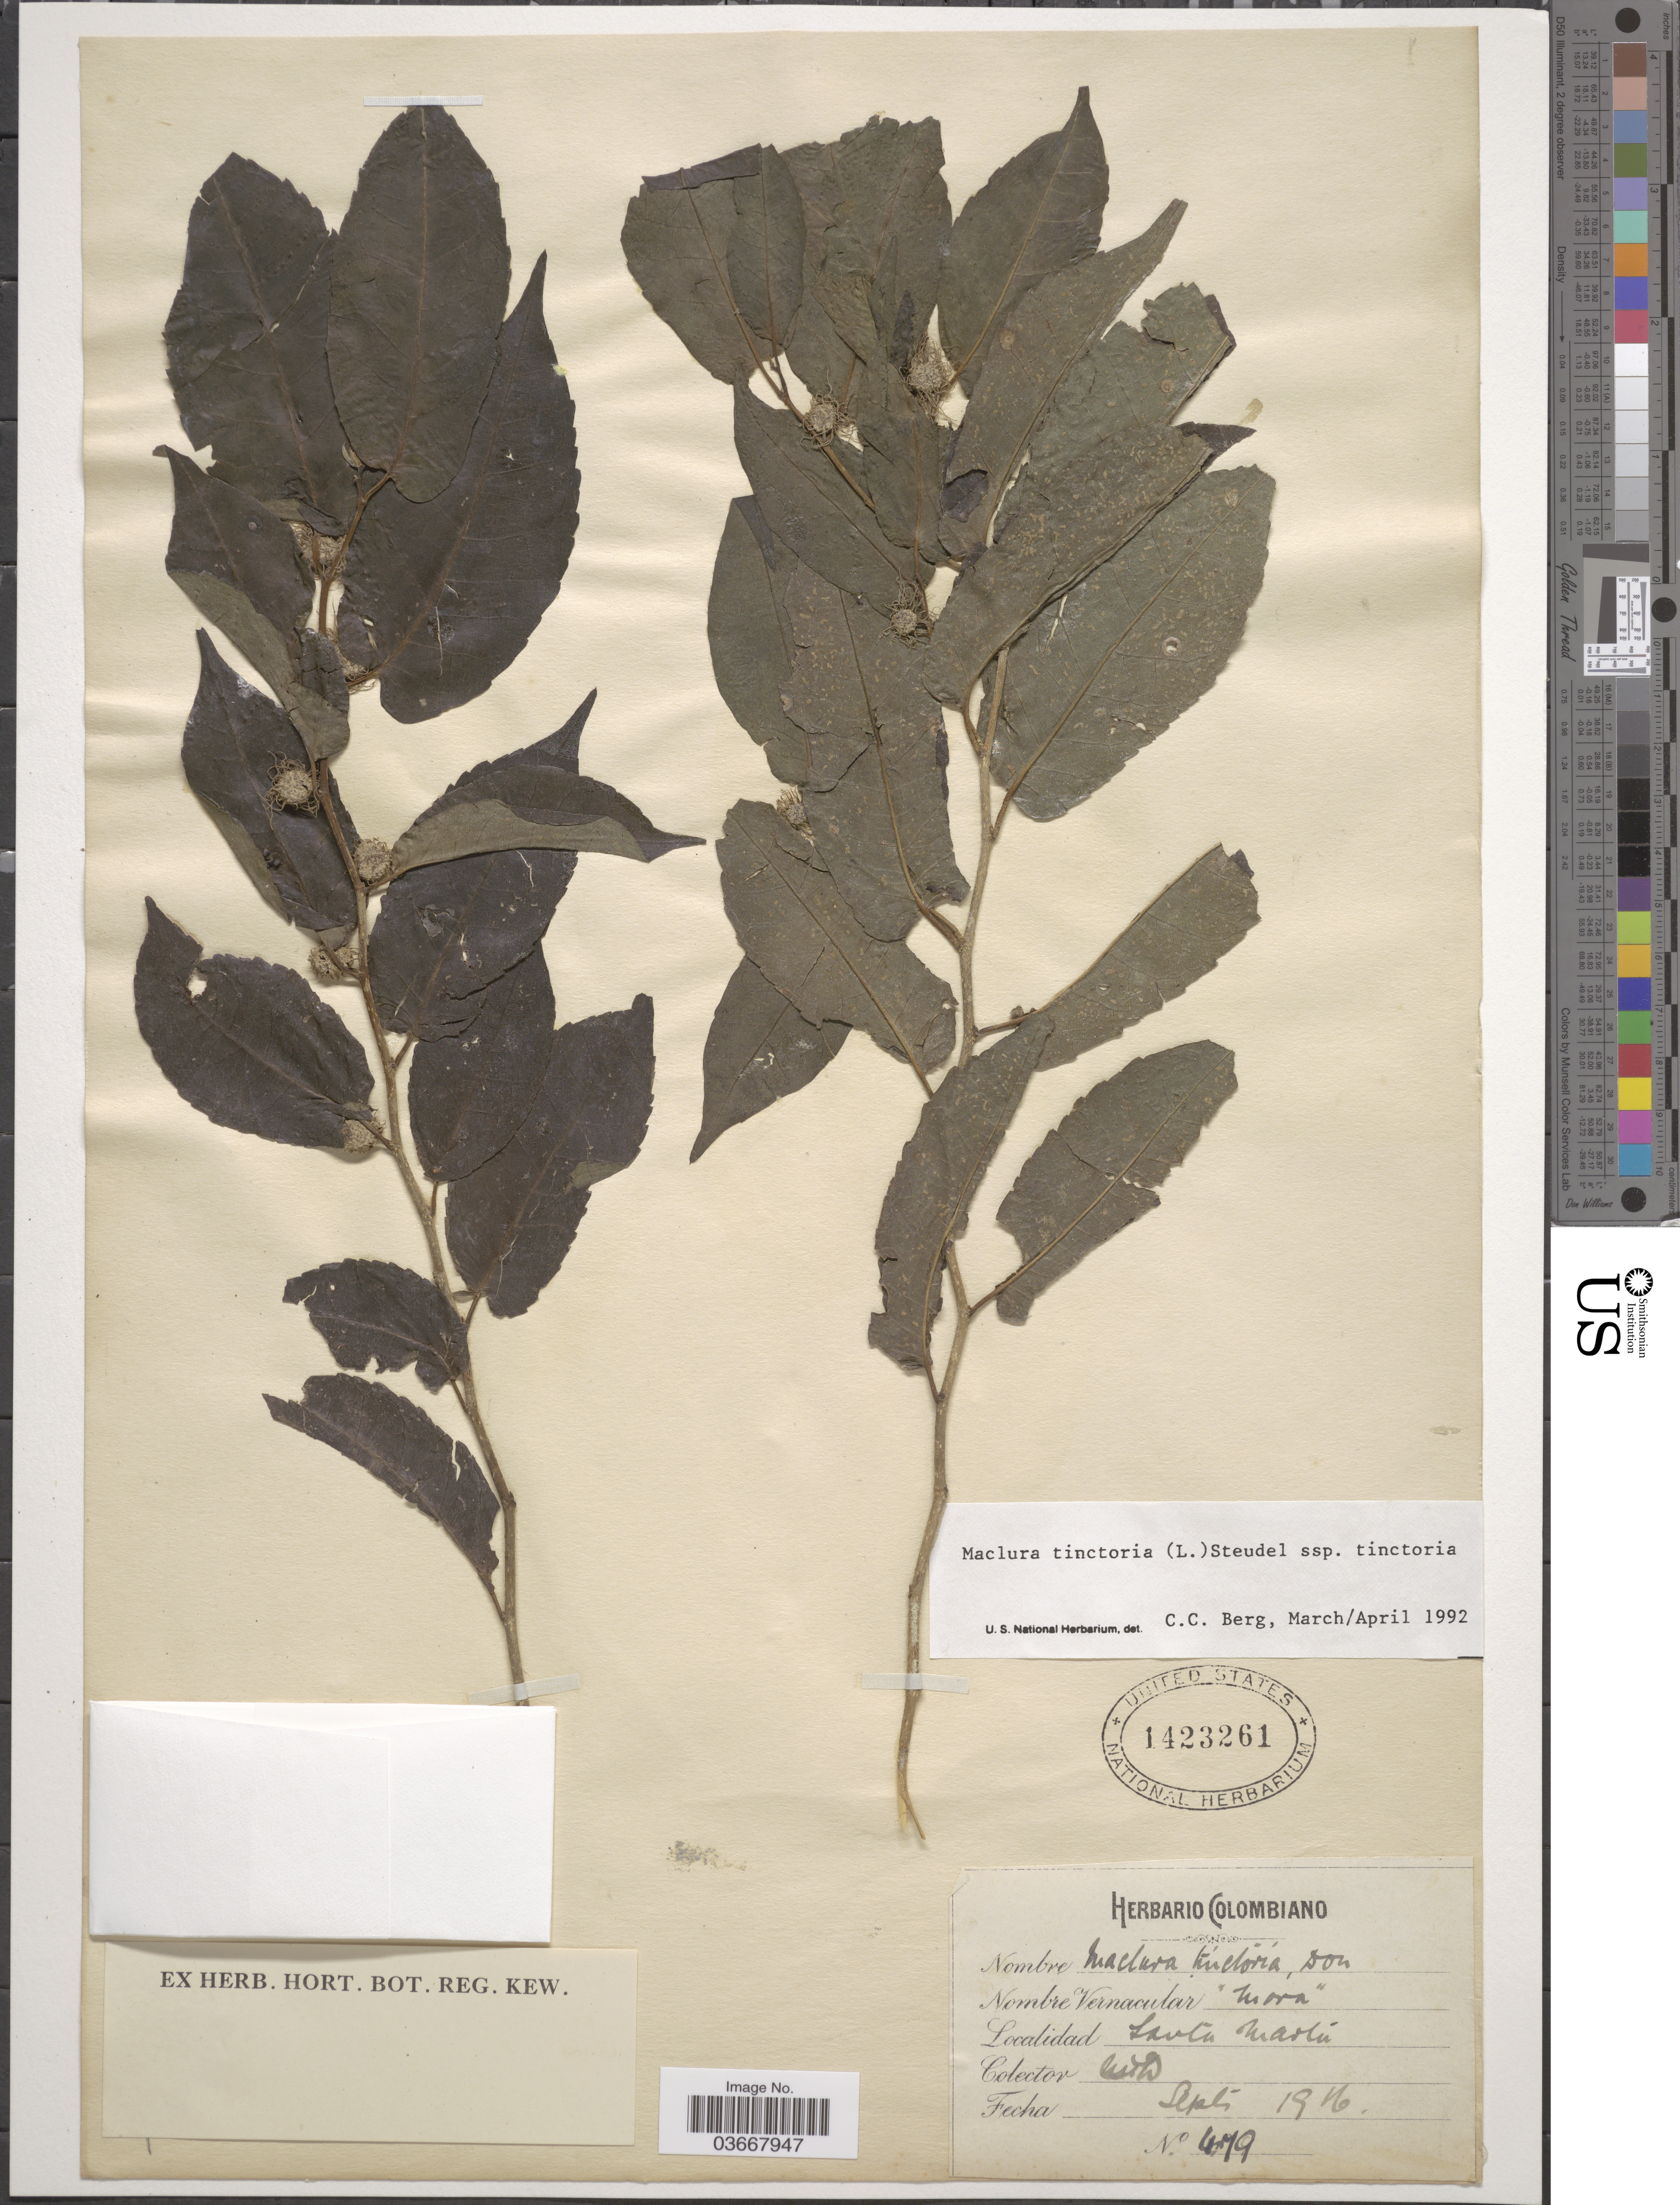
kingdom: Plantae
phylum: Tracheophyta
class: Magnoliopsida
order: Rosales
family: Moraceae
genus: Maclura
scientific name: Maclura tinctoria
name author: (L.) D. Don ex Steud.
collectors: M. T. Dawe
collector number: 479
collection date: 1916-09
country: Colombia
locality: Santa Marta.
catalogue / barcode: US 1423261